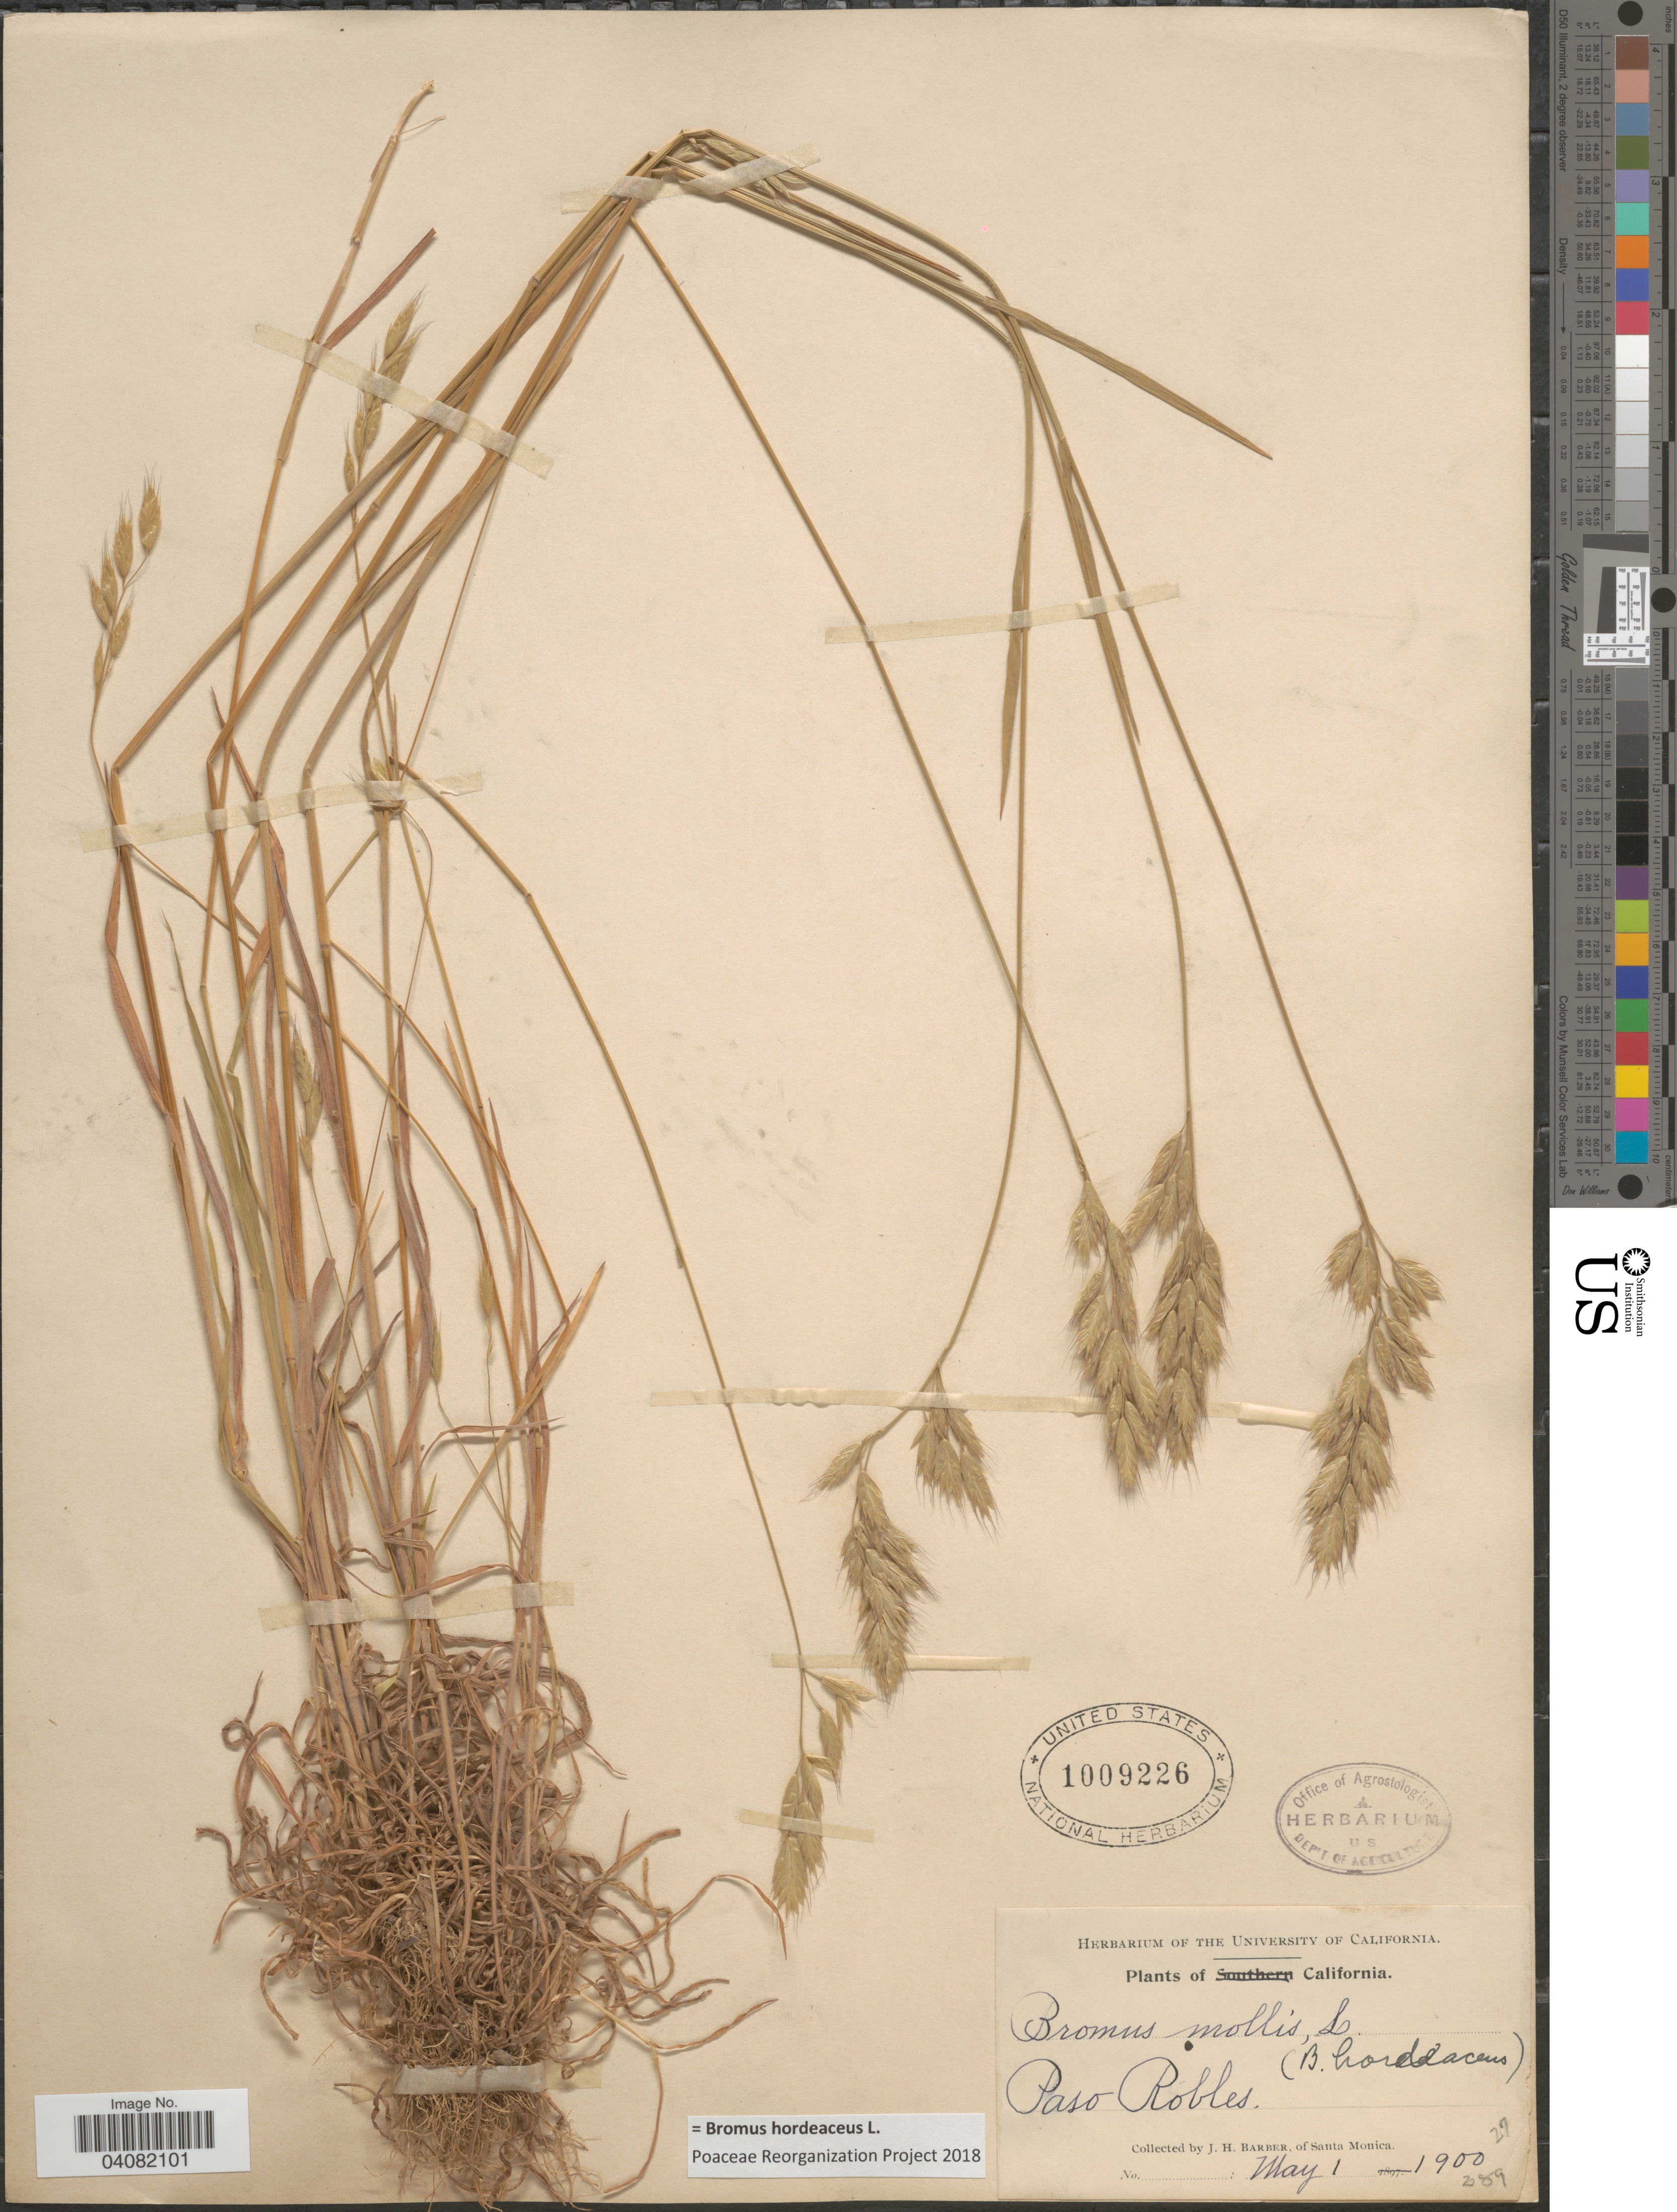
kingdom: Plantae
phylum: Tracheophyta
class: Liliopsida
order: Poales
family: Poaceae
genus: Bromus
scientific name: Bromus hordeaceus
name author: L.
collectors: J. Barber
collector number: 27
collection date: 1900-05-01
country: United States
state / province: California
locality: Paso Robles.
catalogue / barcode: US 1009226